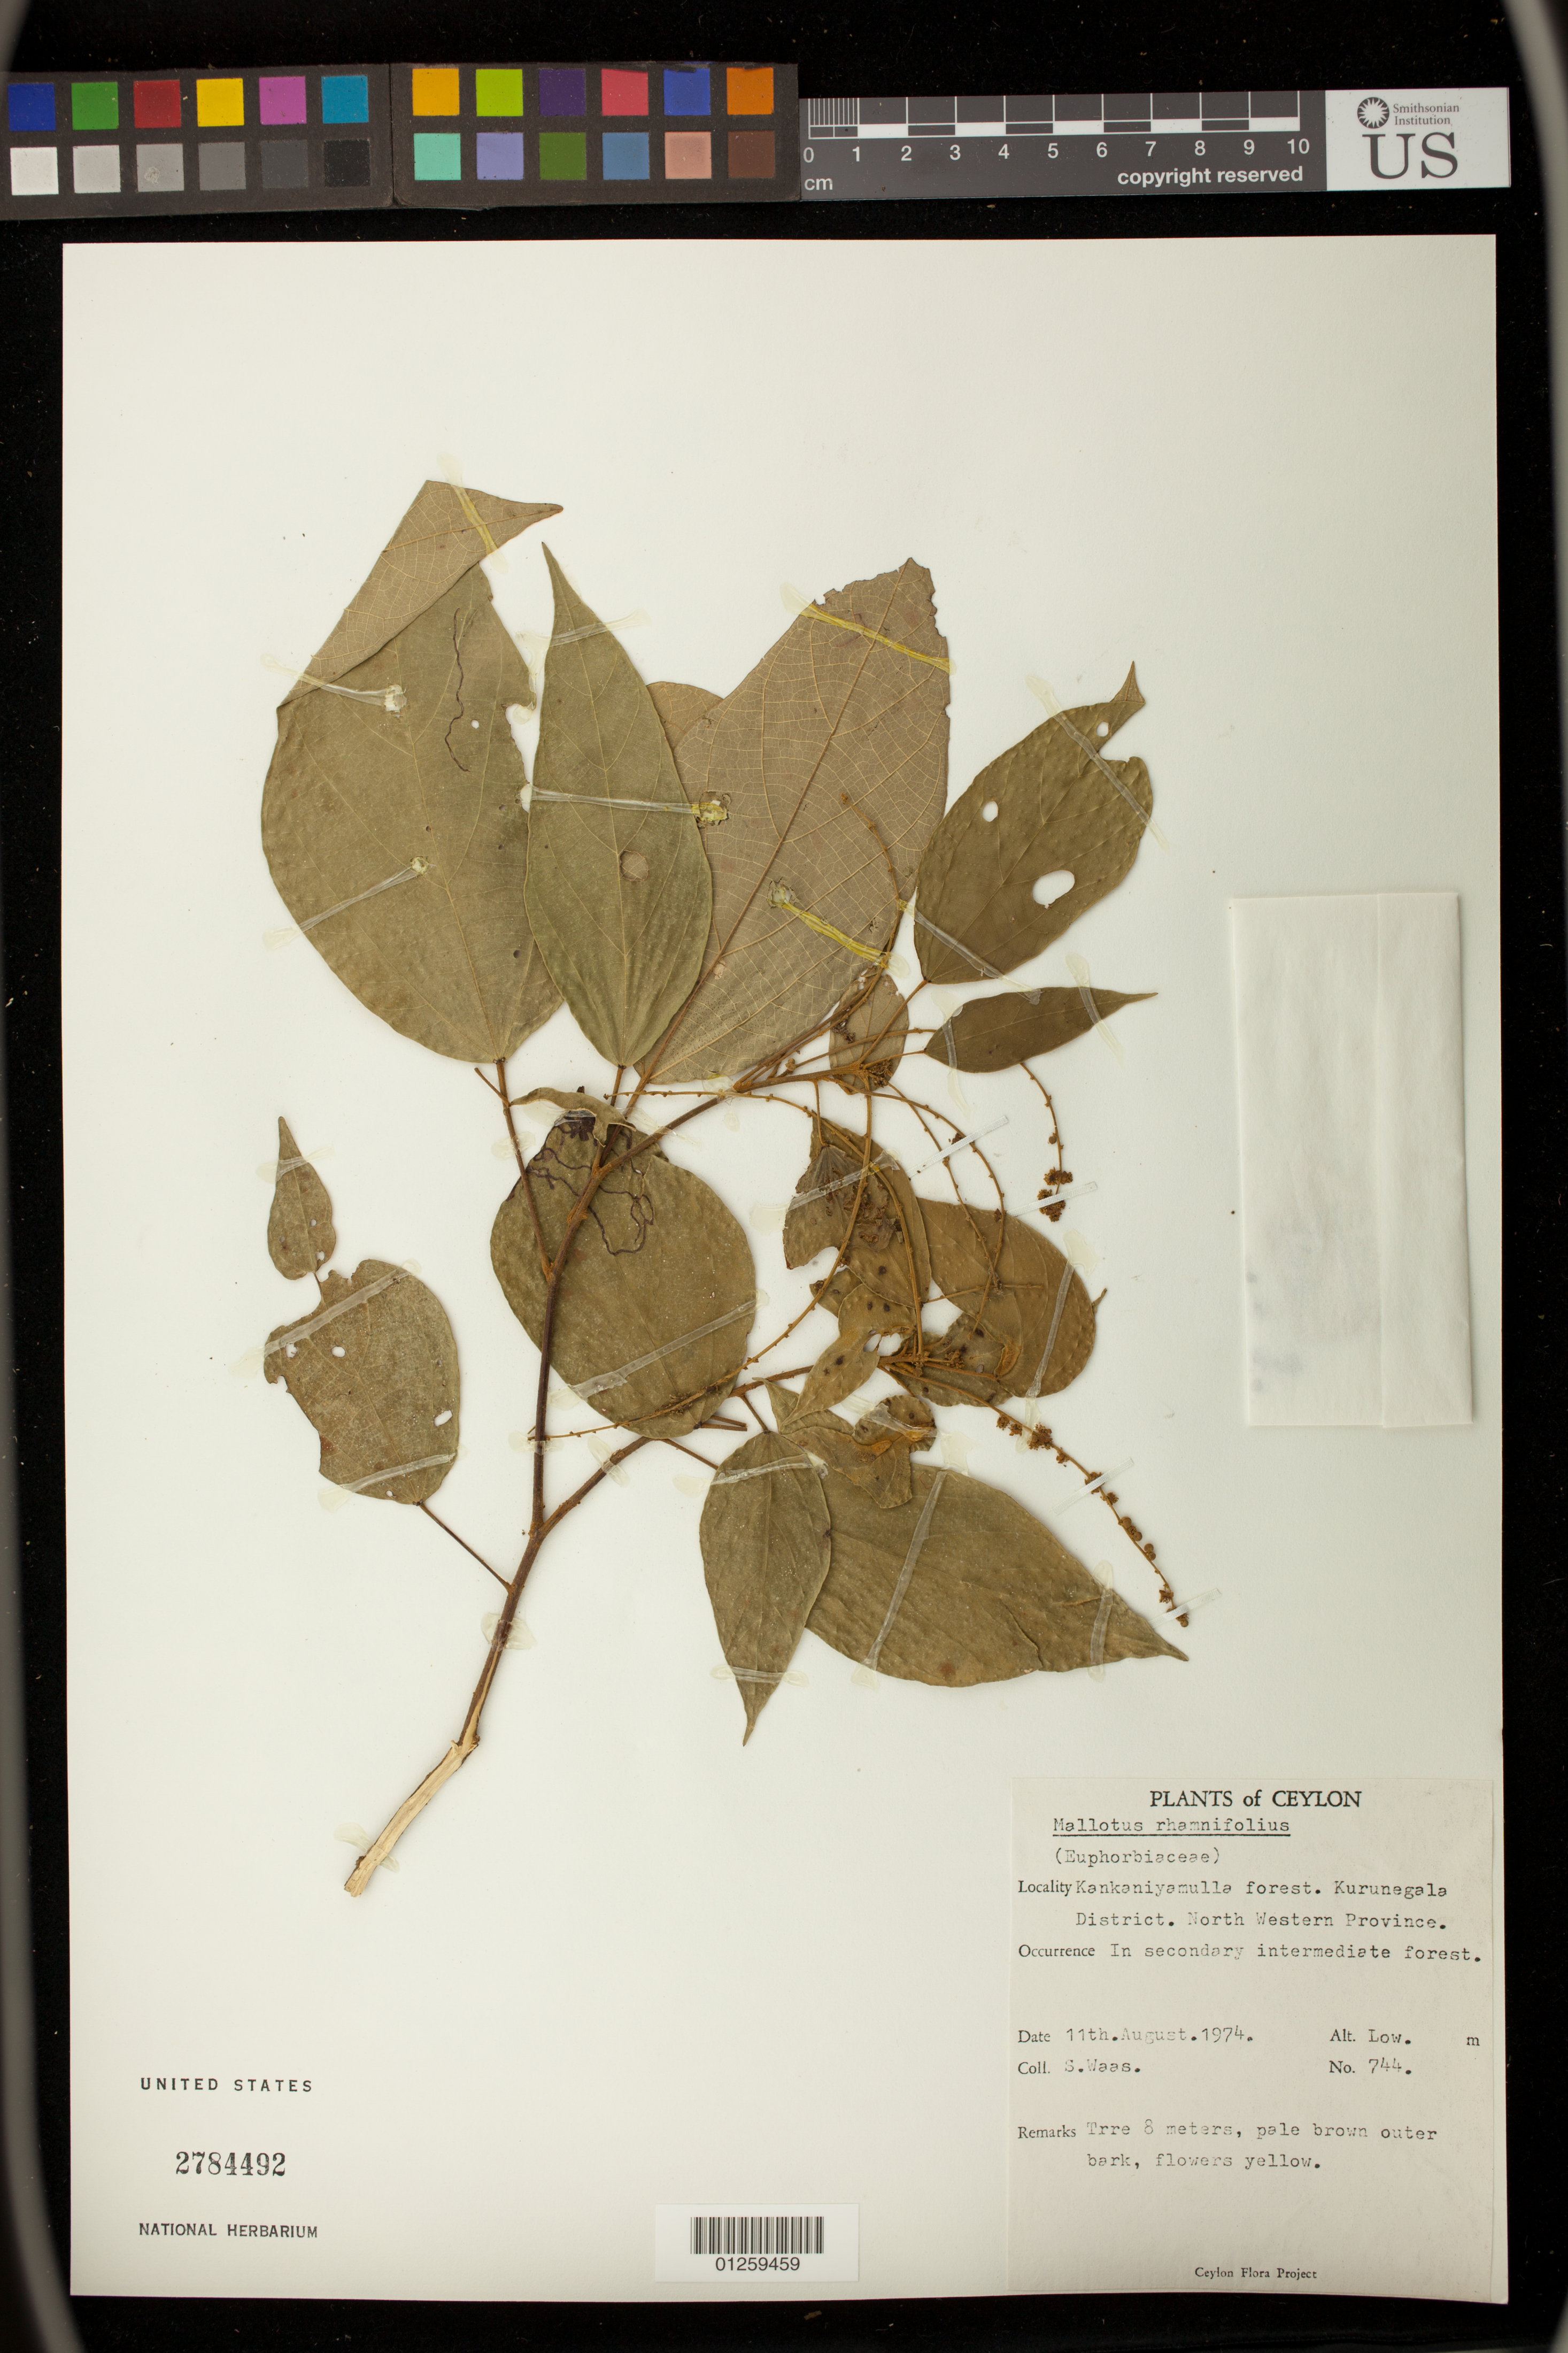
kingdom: Plantae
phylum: Tracheophyta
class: Magnoliopsida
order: Malpighiales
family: Euphorbiaceae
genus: Mallotus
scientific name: Mallotus rhamnifolius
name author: (Willd.) Müll. Arg.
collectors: S. Waas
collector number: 744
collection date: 1974-08-11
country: Sri Lanka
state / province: North Western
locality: Kankaniyamulla forest. Kurunegala District.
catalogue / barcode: US 2784492